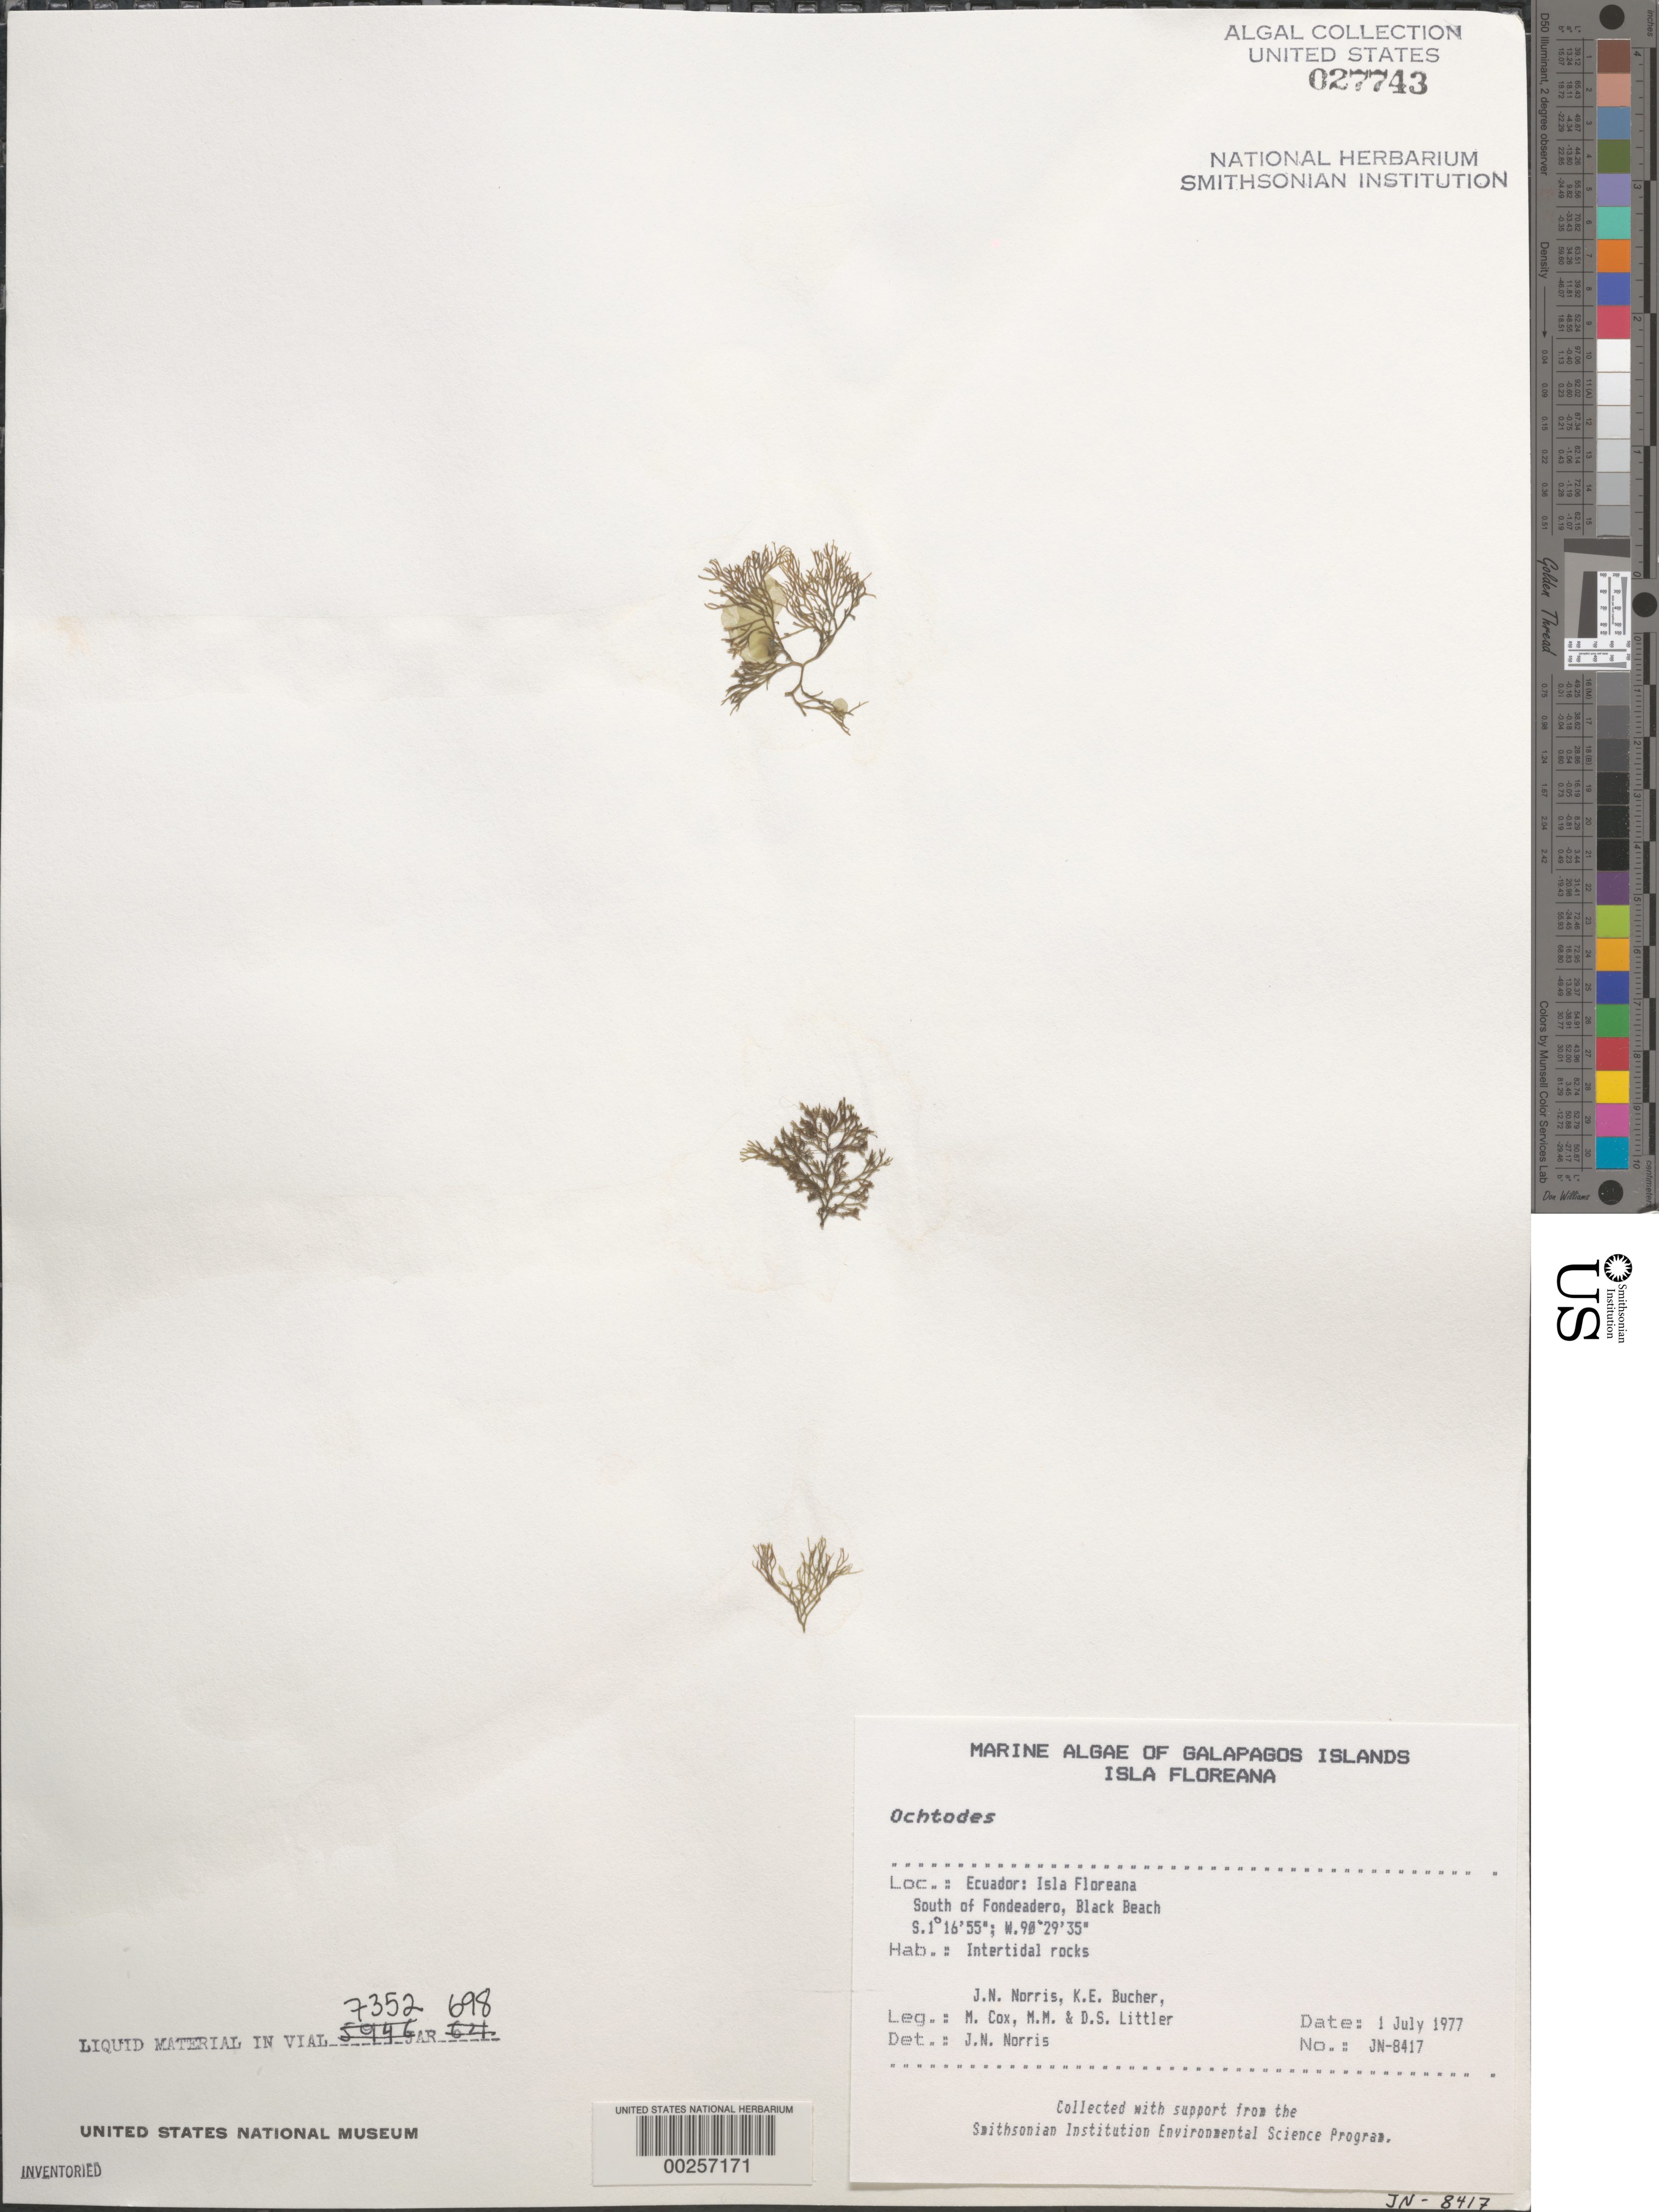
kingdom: Plantae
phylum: Rhodophyta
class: Florideophyceae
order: Gigartinales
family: Rhizophyllidaceae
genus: Ochtodes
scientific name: Ochtodes sp.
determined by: Norris, James N.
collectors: J. N. Norris, K. E. Bucher, M. Cox, M. M. Littler & D. S. Littler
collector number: JN-8417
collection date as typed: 01 Jul 1977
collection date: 1977-07-01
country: Ecuador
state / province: Colón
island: Floreana [Charles, Santa Maria]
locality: Black Beach south of Fondeadero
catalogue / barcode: US 27743